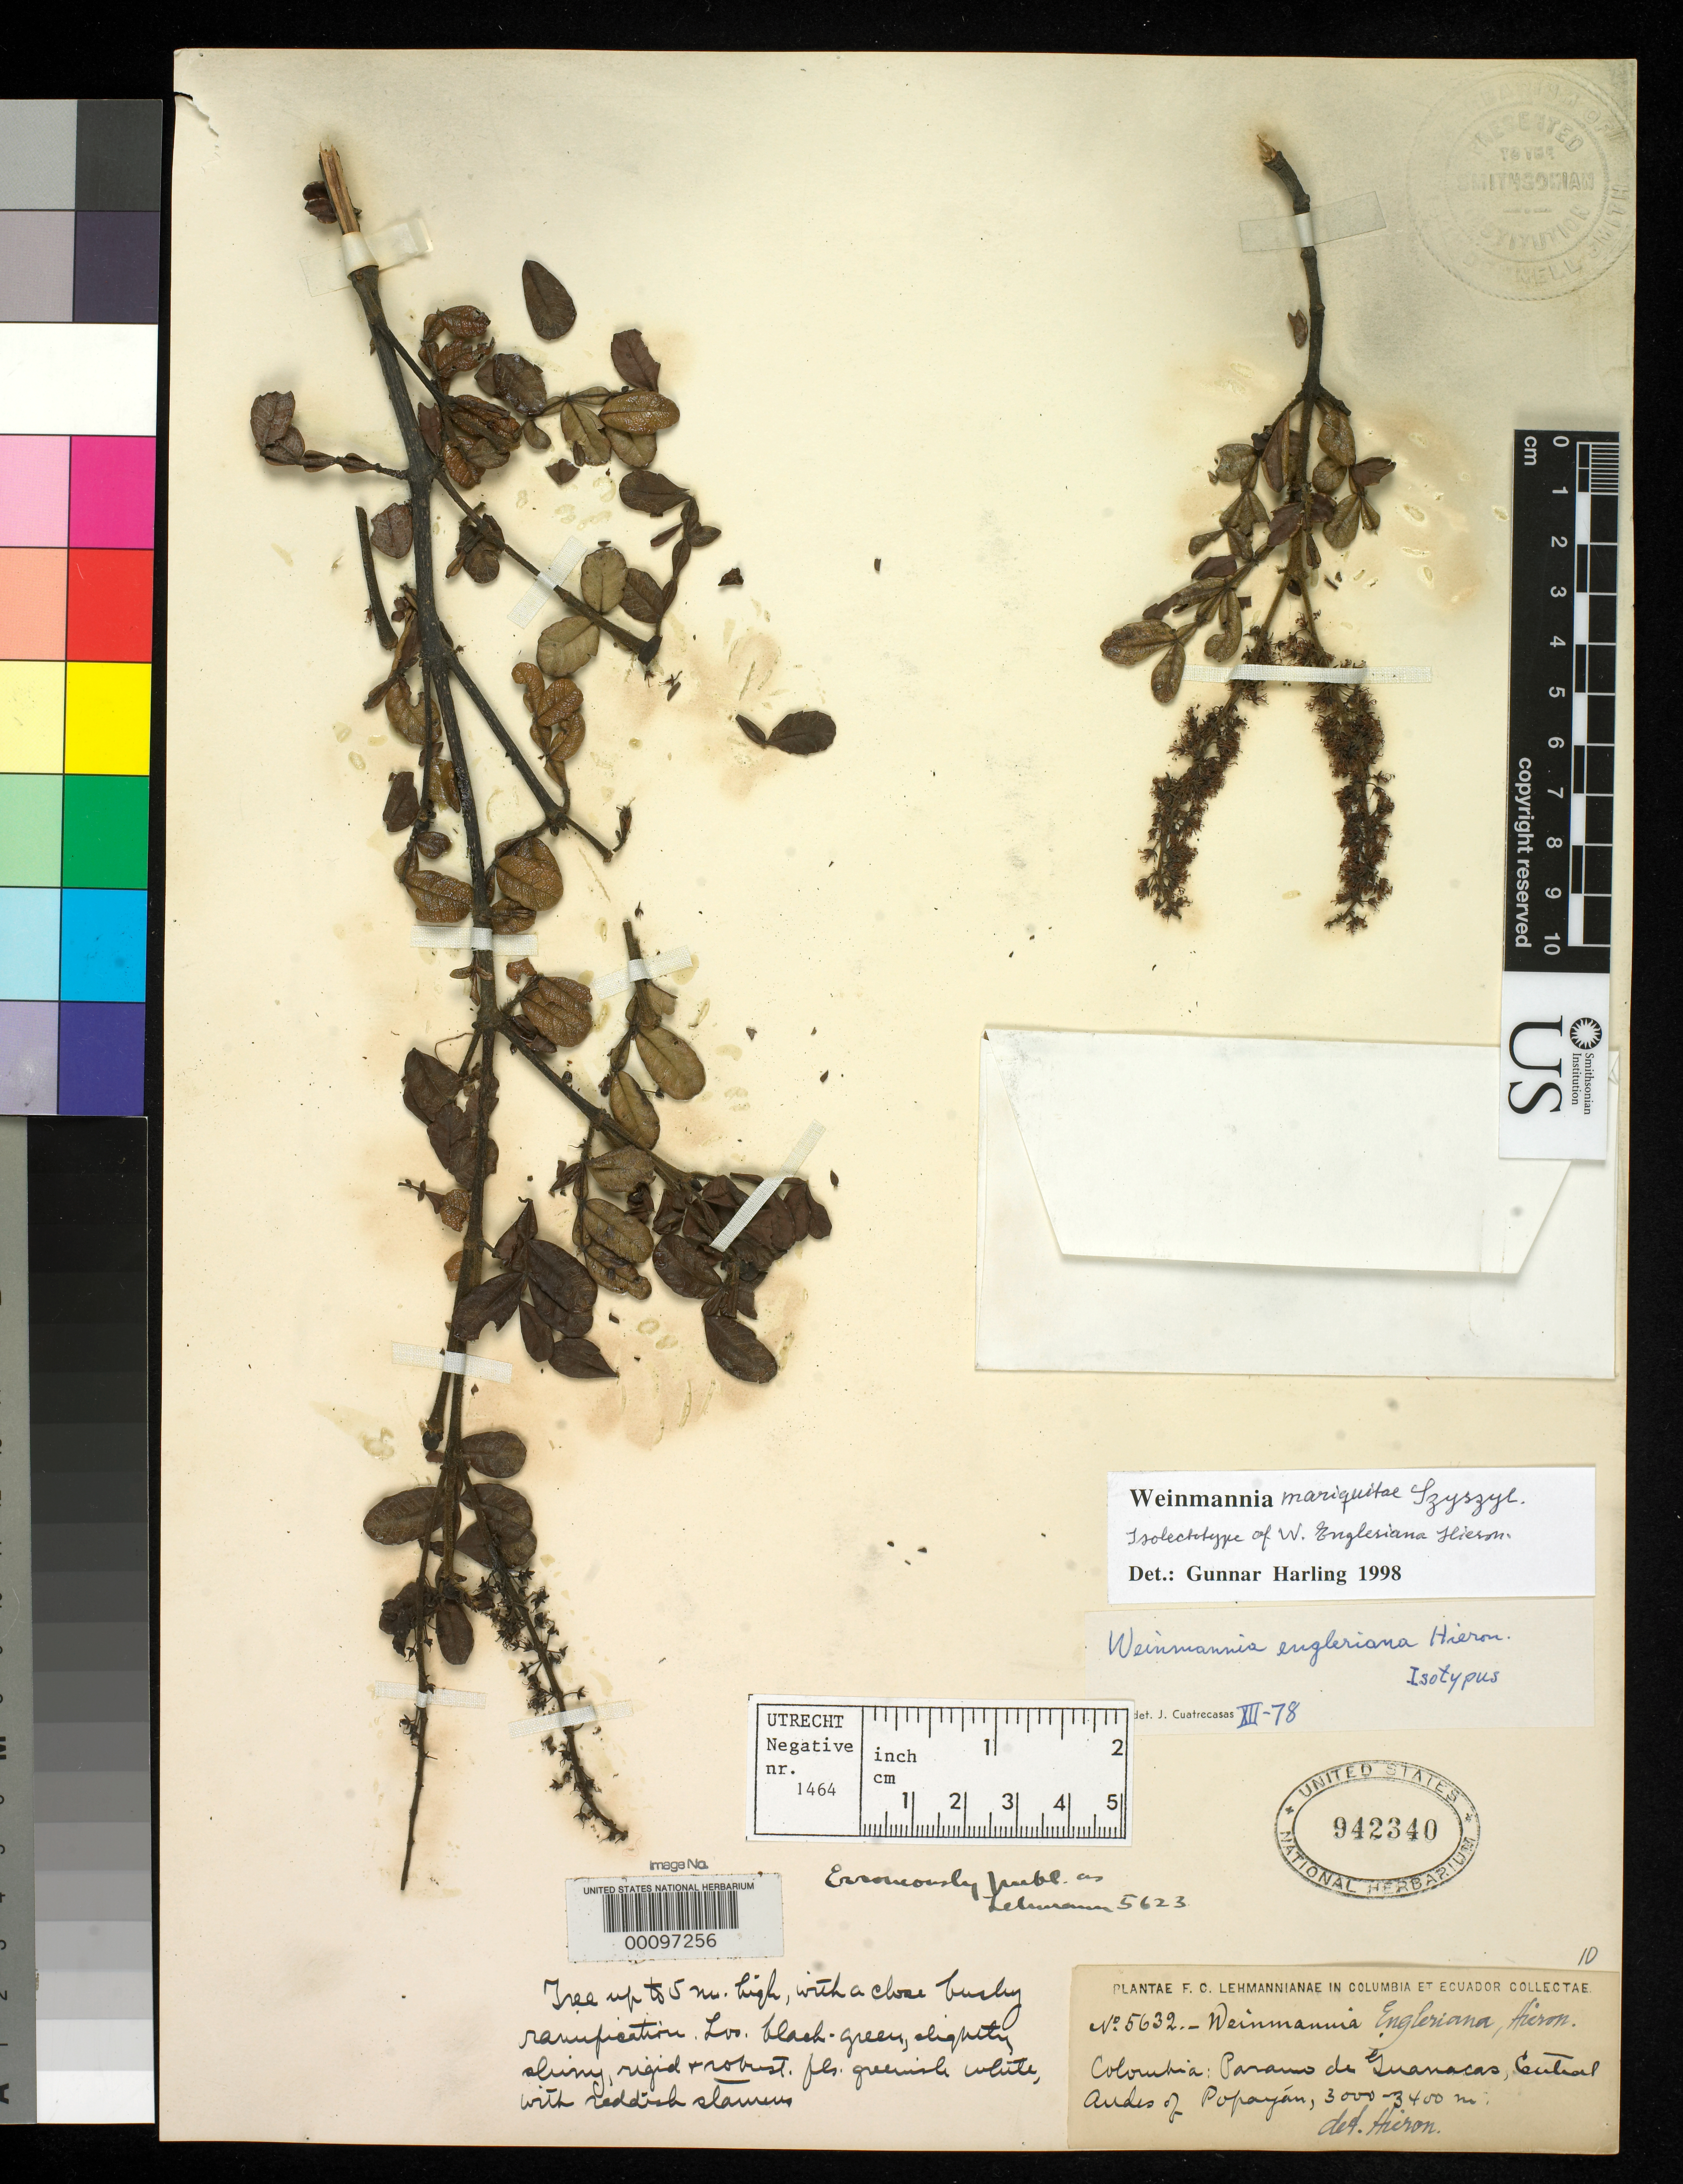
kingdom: Plantae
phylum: Tracheophyta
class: Magnoliopsida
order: Oxalidales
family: Cunoniaceae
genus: Weinmannia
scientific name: Weinmannia engleriana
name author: Hieron.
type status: Isolectotype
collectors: F. C. Lehmann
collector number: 5632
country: Colombia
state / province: Cauca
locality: Paramo de Guanacas, Central Andes of Popayán.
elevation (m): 3000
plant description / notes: Effectively lectotypified by Bernardi; also lectotypified (apparently superfluously) by Harling, Fl. Ecuador 61: 30 (1999).; Collection number mis-cited as 5623 in protologue.; Specimen ex John Donnell Smith herbarium.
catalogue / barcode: US 942340